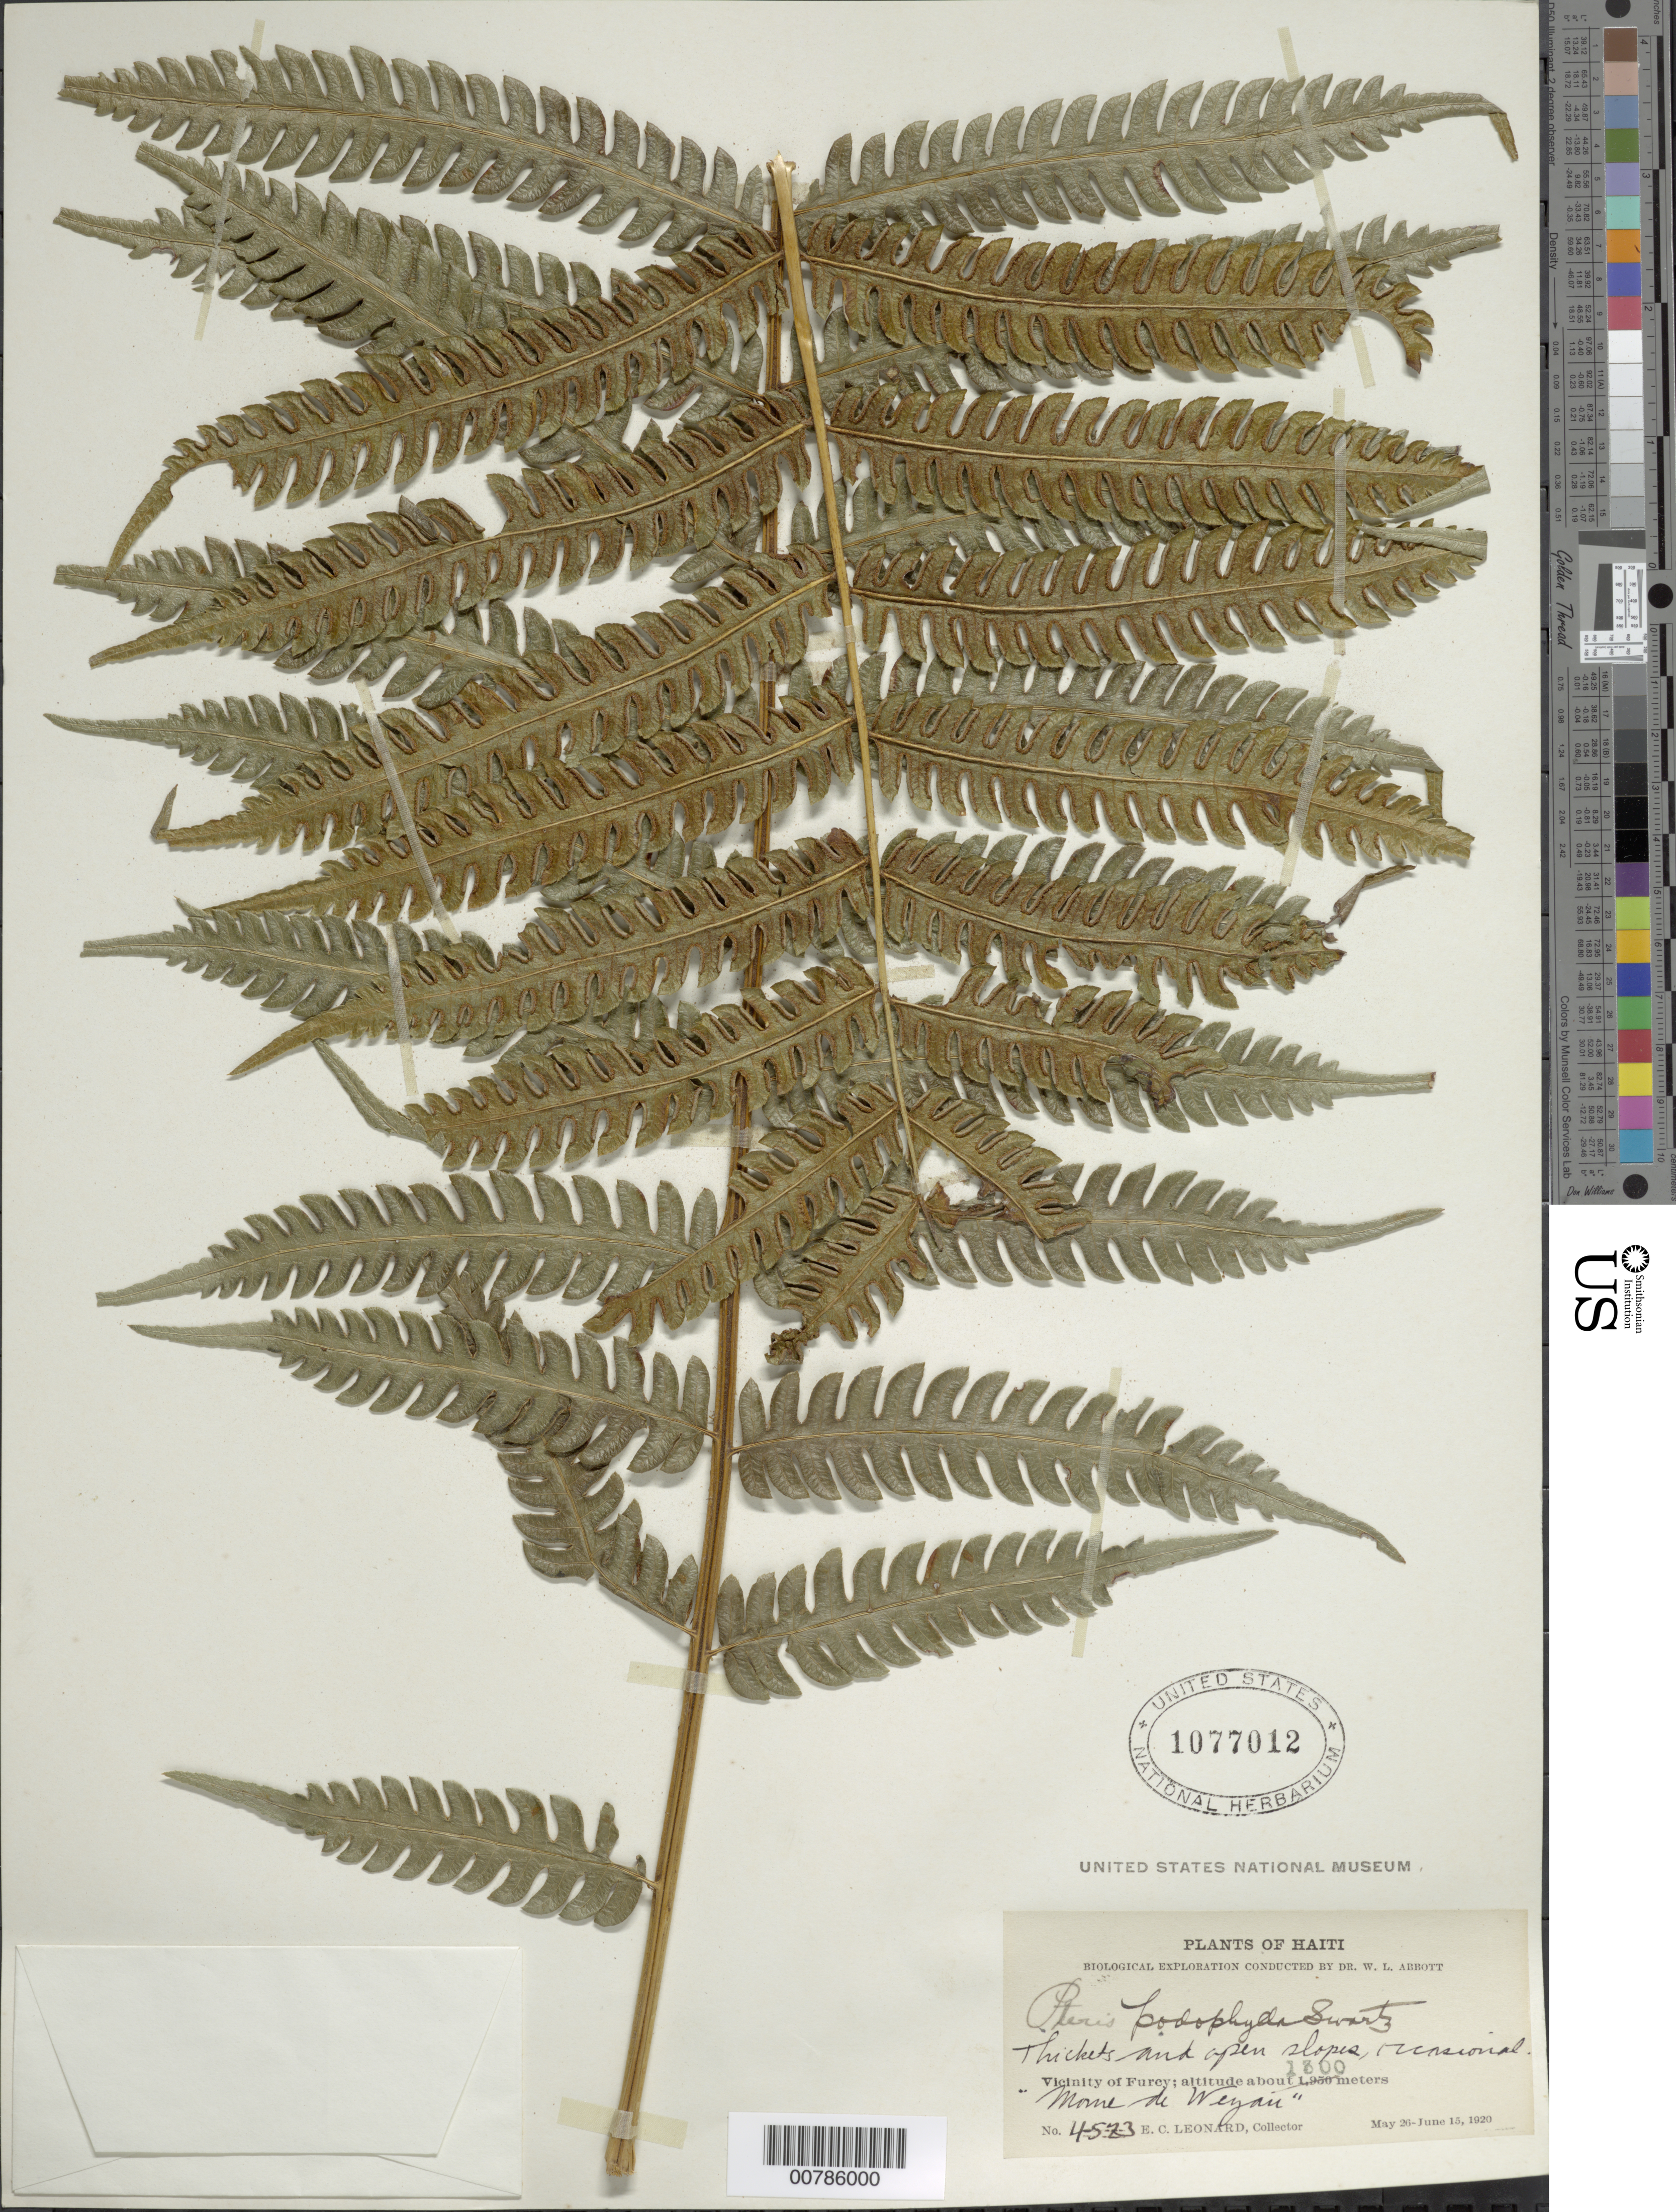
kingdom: Plantae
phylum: Tracheophyta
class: Polypodiopsida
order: Polypodiales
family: Pteridaceae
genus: Pteris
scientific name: Pteris podophylla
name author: Sw.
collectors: E. C. Leonard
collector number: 4523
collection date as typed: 26 May 1920 15 Jun 1920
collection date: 1920-05-26/1920-06-15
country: Haiti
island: Hispaniola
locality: Furcy, vicinity; Morne de Weyan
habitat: Thickets and open slopes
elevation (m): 1300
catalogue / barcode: US 1077012